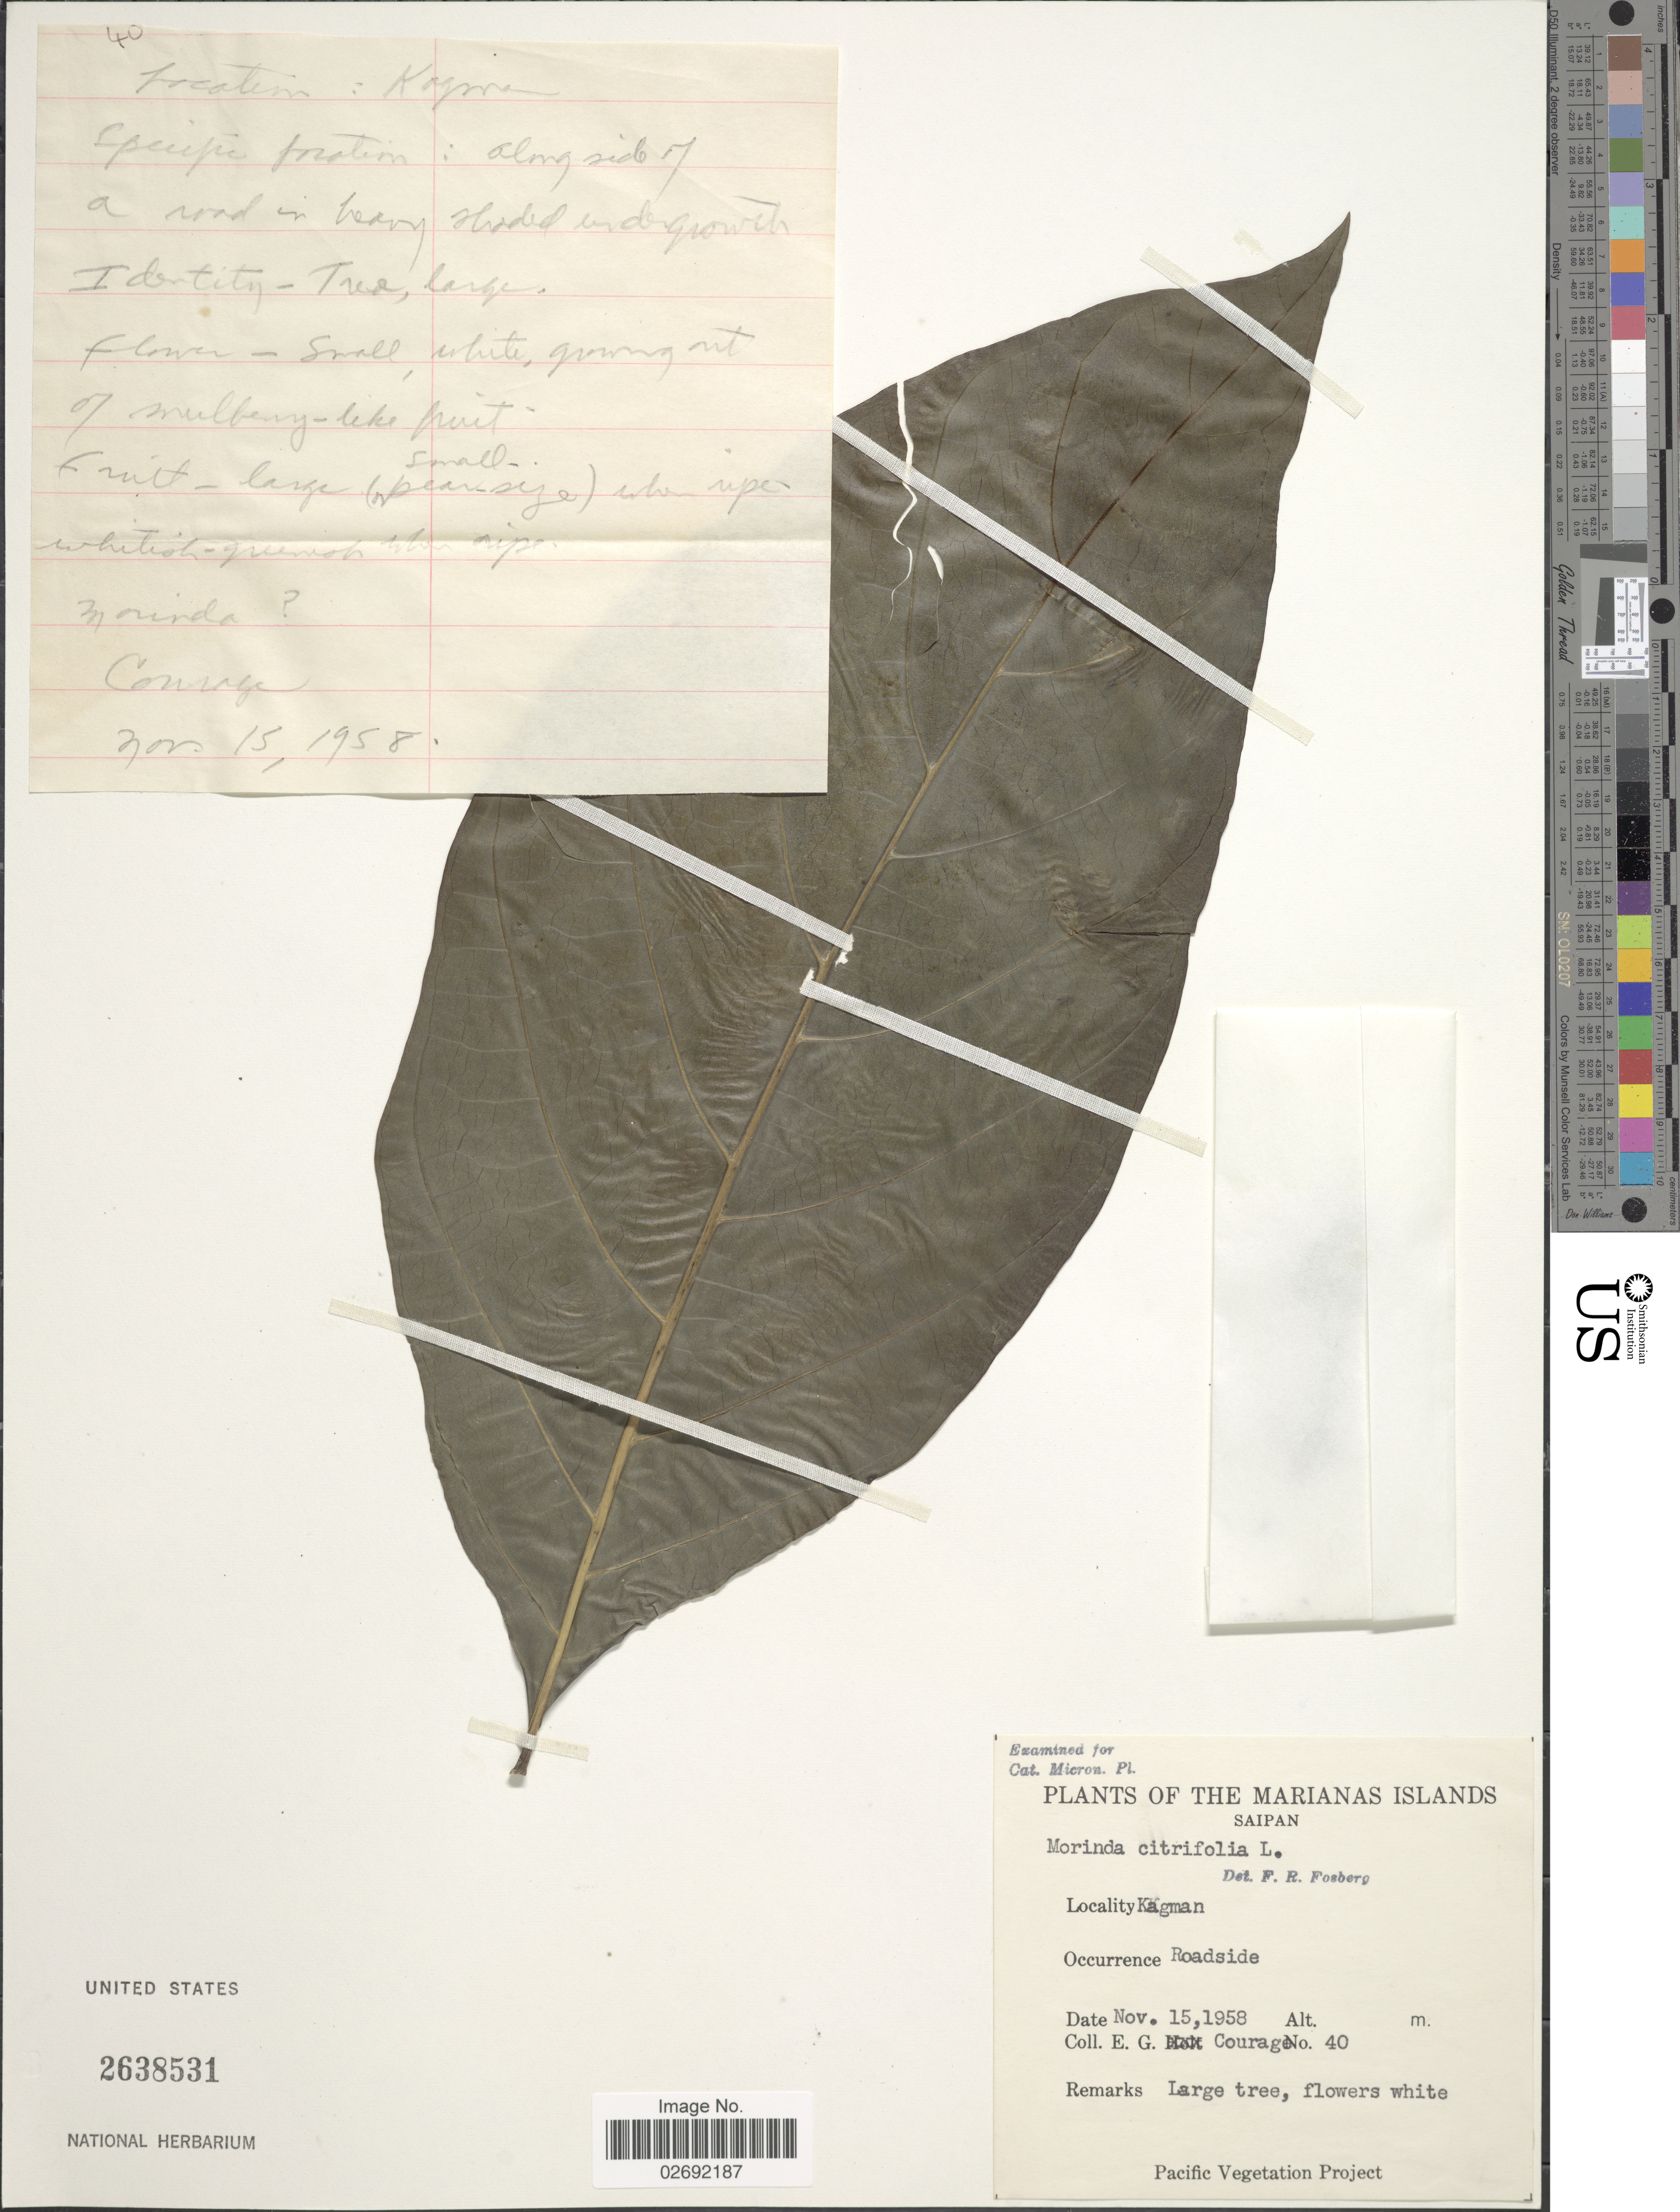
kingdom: Plantae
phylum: Tracheophyta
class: Magnoliopsida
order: Gentianales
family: Rubiaceae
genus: Morinda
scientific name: Morinda citrifolia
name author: L.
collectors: E. Courage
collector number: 40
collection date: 1958-11-15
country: Northern Mariana Islands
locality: The Marianas Islands, Saipan, Kagman, Roadside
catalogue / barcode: US 2638531